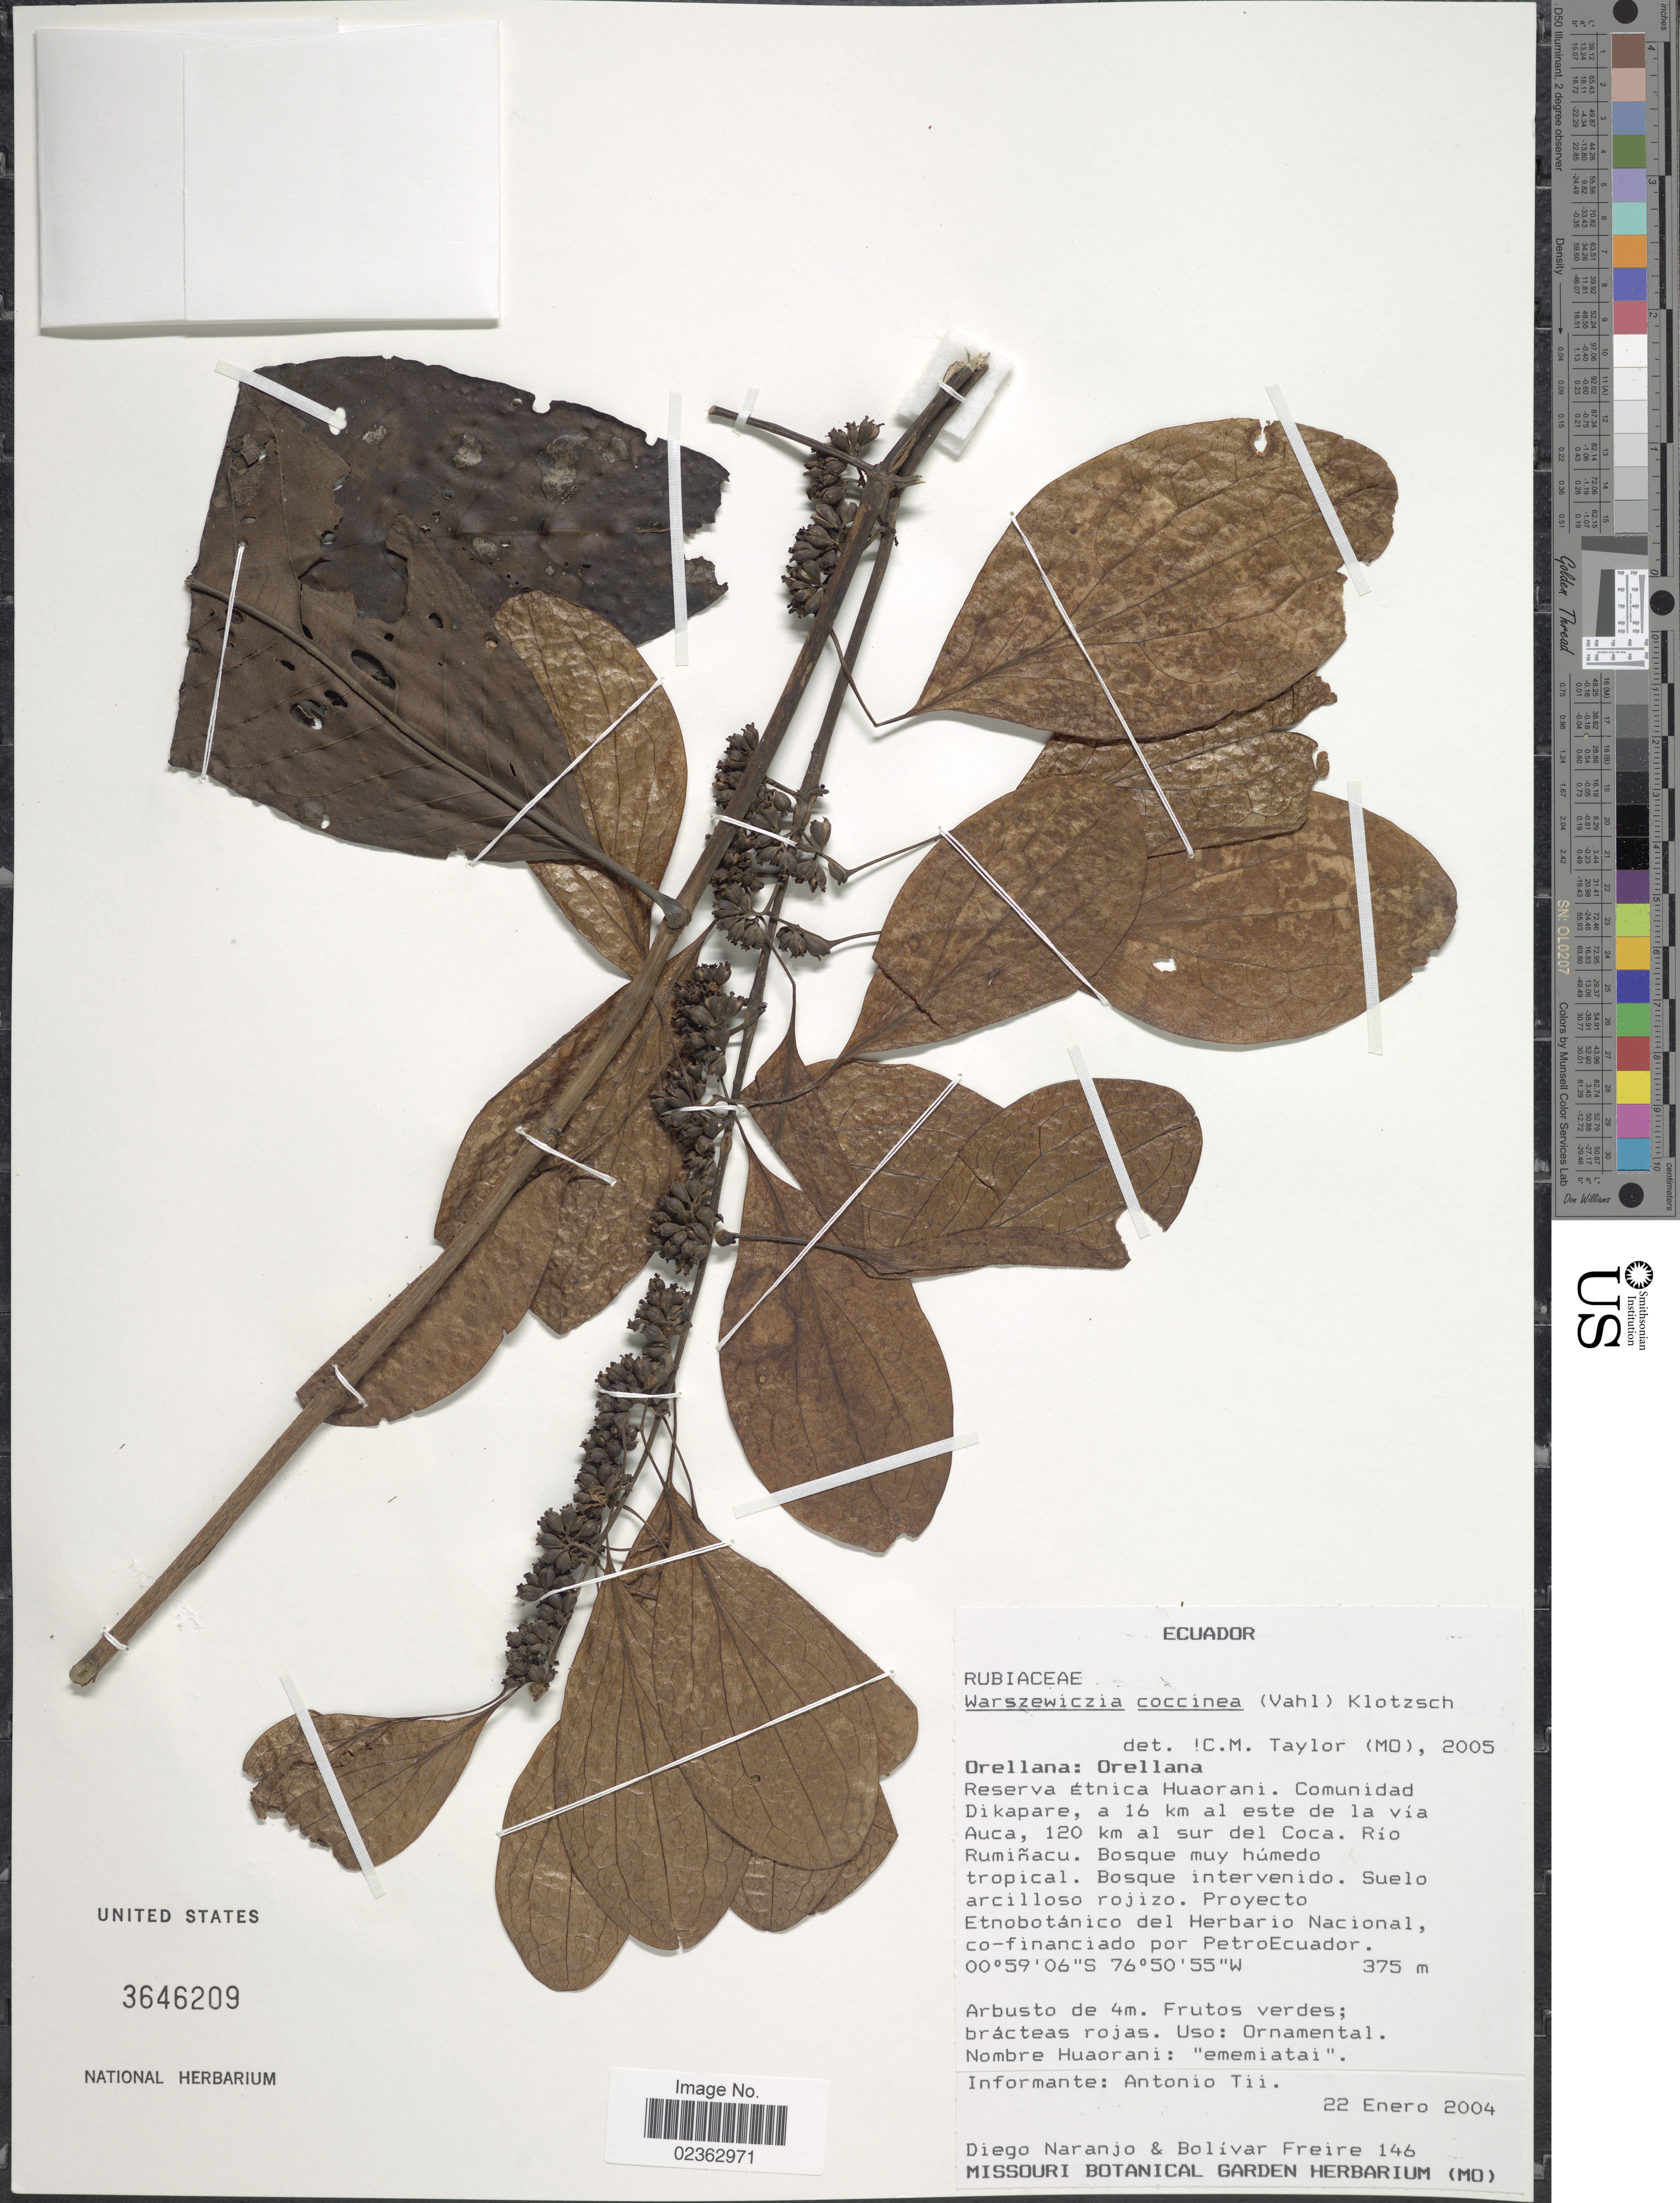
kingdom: Plantae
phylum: Tracheophyta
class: Magnoliopsida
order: Gentianales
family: Rubiaceae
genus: Warszewiczia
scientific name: Warszewiczia coccinea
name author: (Vahl) Klotzsch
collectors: D. Naranjo & B. Freire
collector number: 146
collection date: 2004-01-22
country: Ecuador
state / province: Orellana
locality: Orellana, Reserva etnica Huarani, Comunidad Dikapare, a 16 km al este de la via Auca, 120 km al sur del Coca, Rio Ruminacu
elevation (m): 375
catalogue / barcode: US 3646209